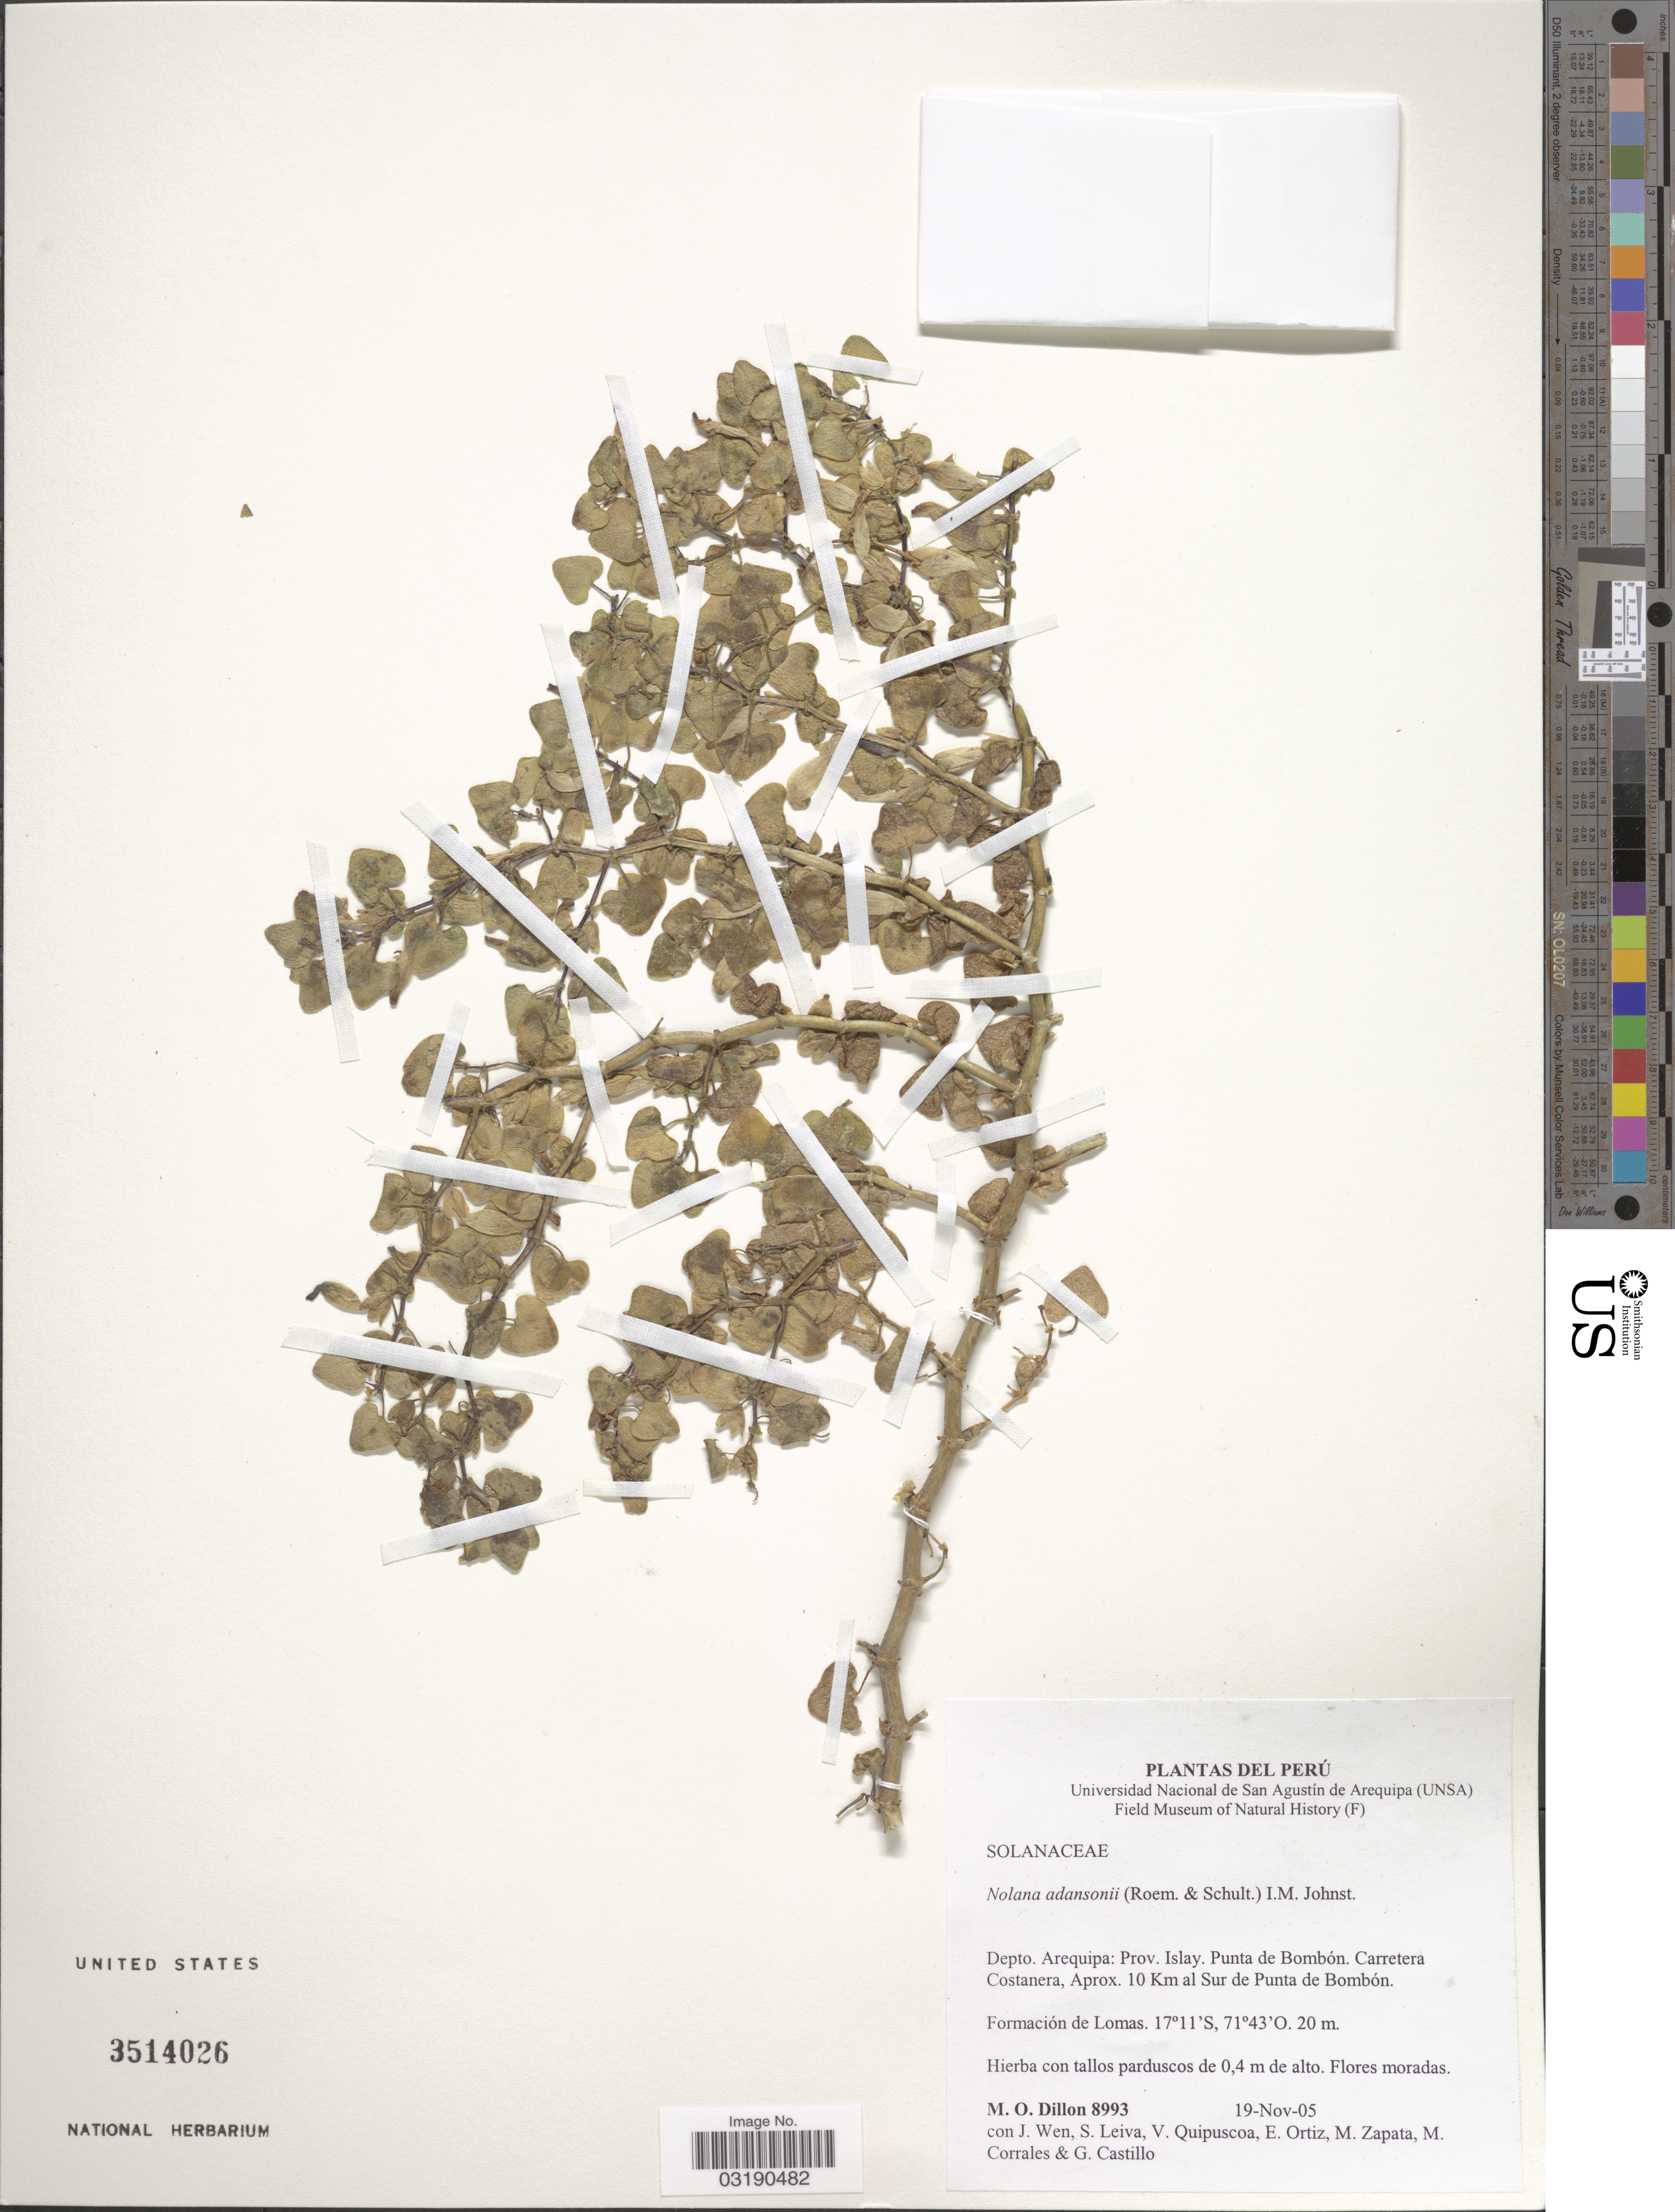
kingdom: Plantae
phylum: Tracheophyta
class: Magnoliopsida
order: Solanales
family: Solanaceae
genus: Nolana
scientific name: Nolana adansonii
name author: I.M. Johnst.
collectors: M. O. Dillon, J. Wen, S. Leiva, V. Quipuscoa & et al.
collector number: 8993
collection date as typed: Transcribed d/m/y: 19/11/5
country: Peru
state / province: Arequipa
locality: Depto. Arequipa: Prov. Islay. Punta de Bombón. Carretera Costanera, Aprox. 10 Km al Sur de Punta de Bombón.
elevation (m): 20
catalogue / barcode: US 3514026